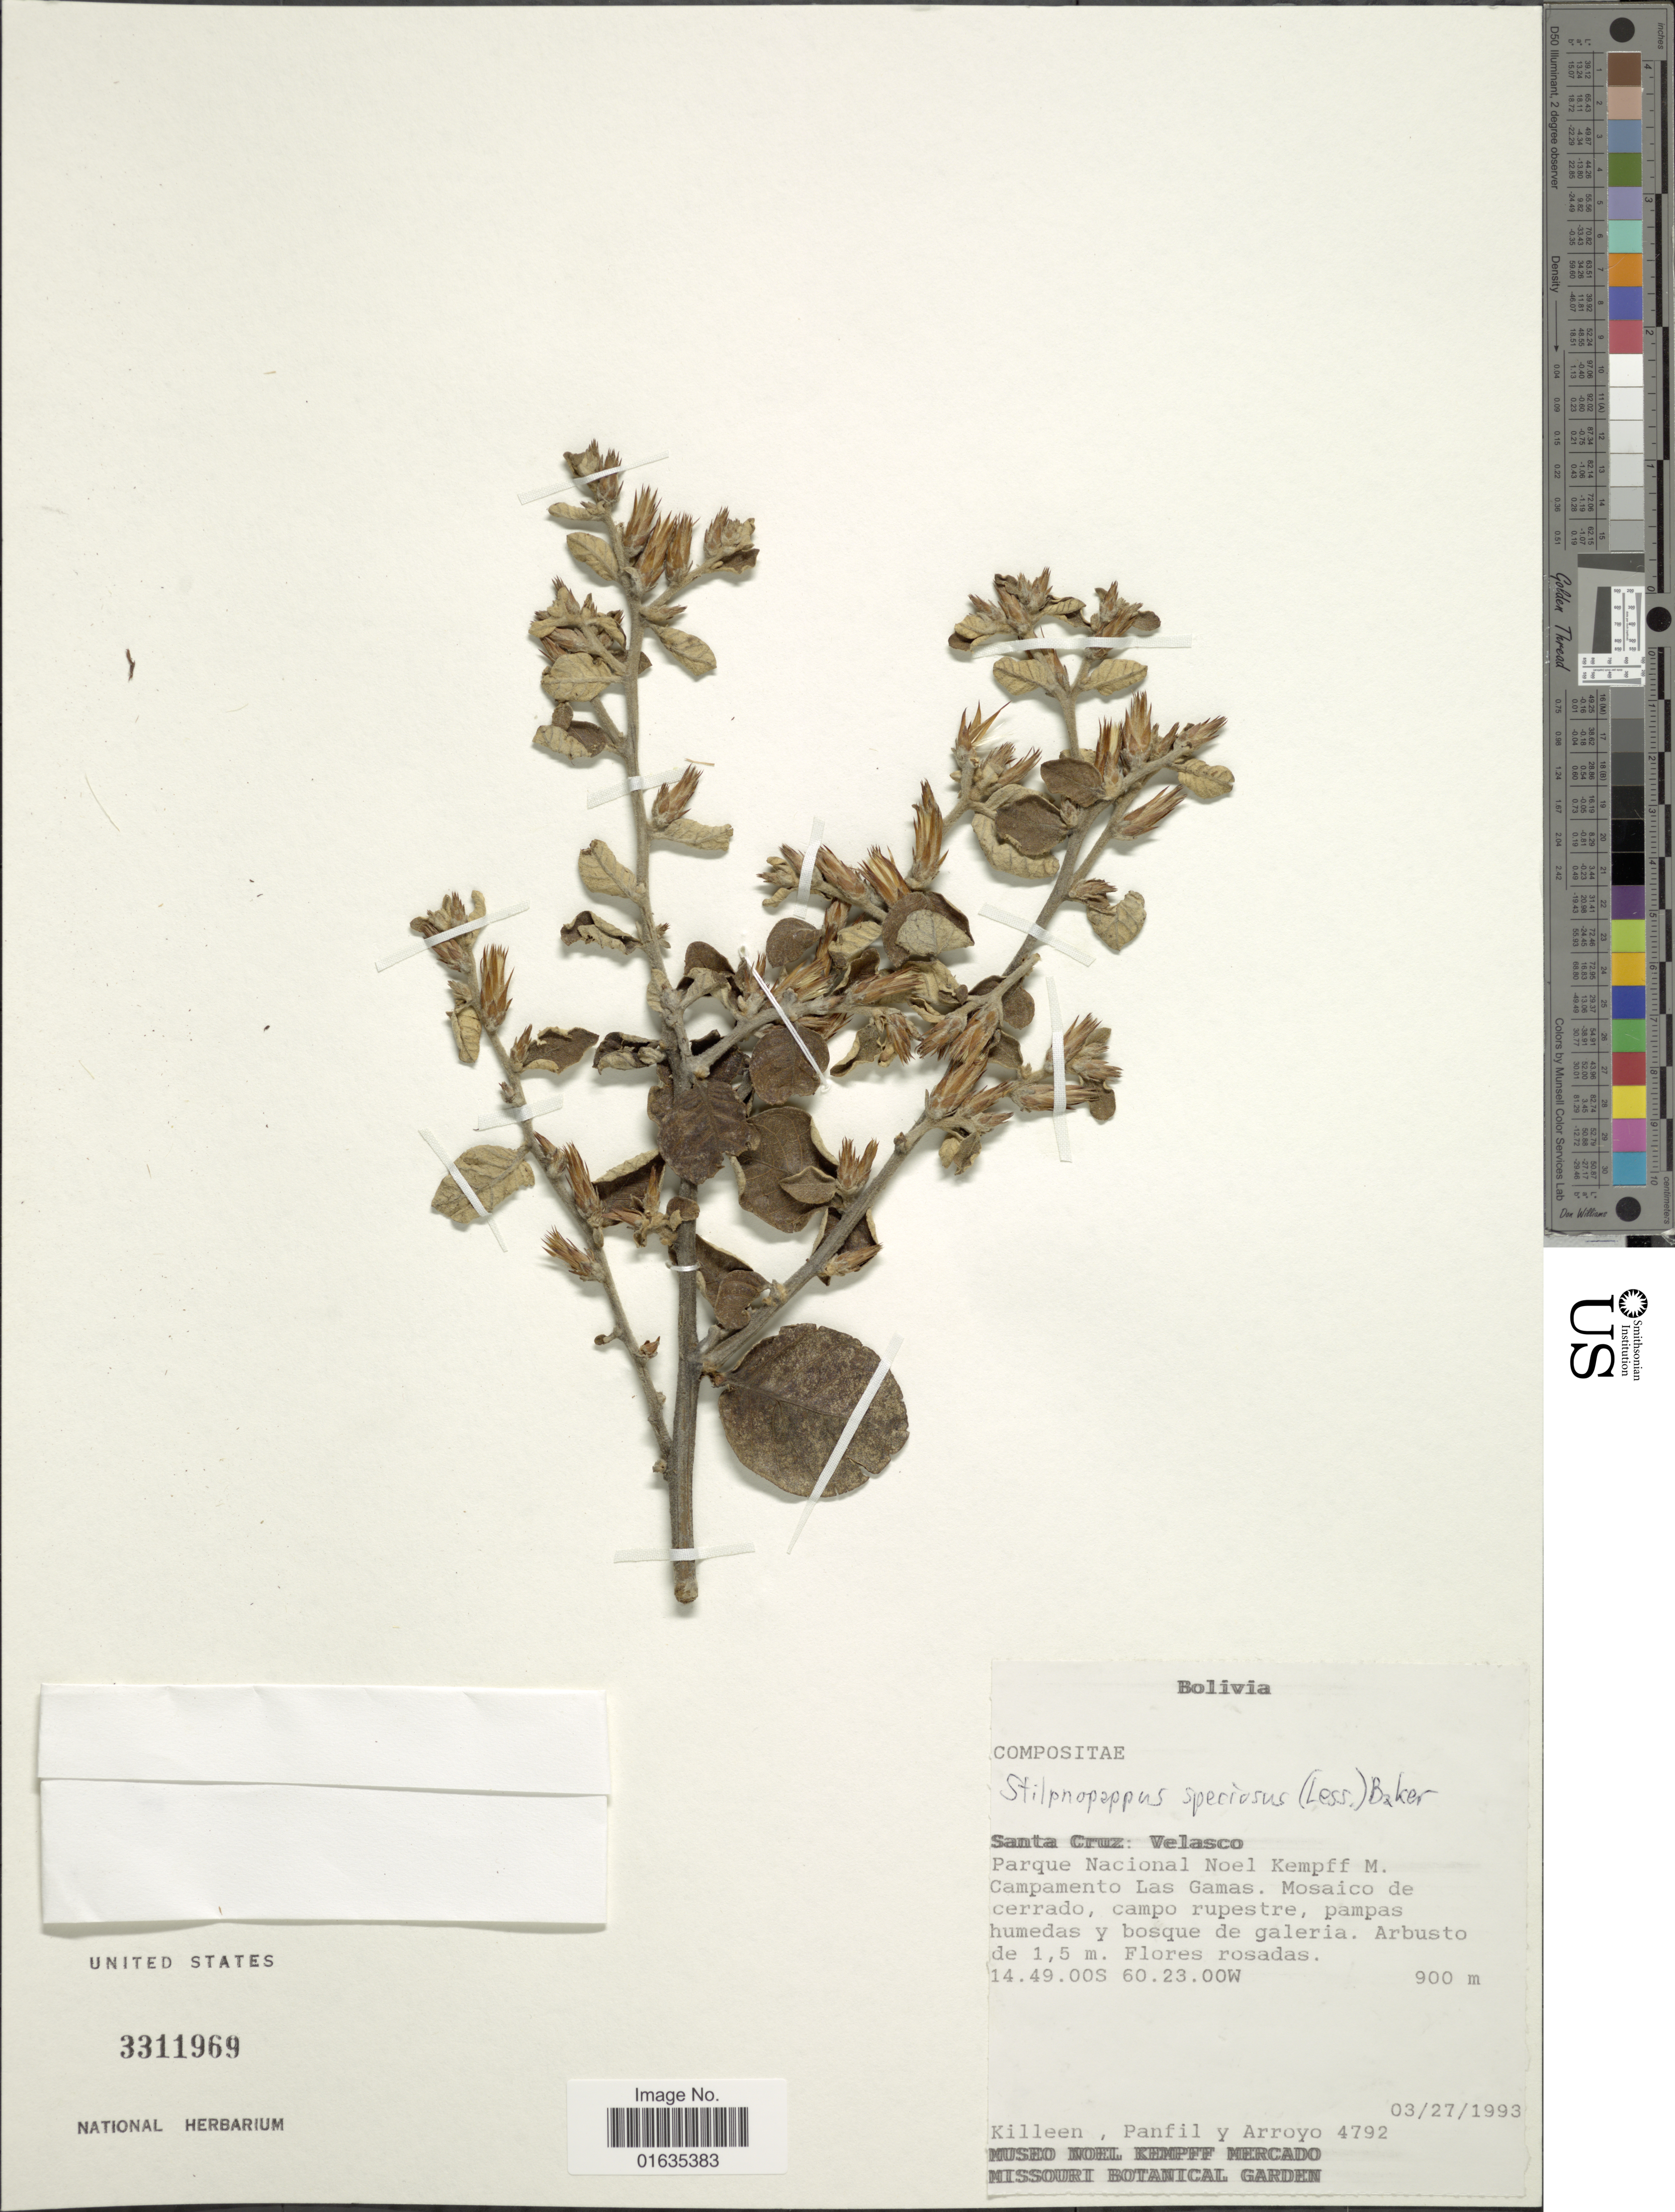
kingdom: Plantae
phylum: Tracheophyta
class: Magnoliopsida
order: Asterales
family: Asteraceae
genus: Stilpnopappus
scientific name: Stilpnopappus speciosus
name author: (Less.) Baker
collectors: Killeen, --, -- Panfil & Arroyo, --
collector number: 4792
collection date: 1993-03-27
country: Bolivia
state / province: Santa Cruz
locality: Velasco, Parque Nacional Noel Kempff M., Campamento Las Gamas, Mosaico de cerrado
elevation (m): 900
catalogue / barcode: US 3311969